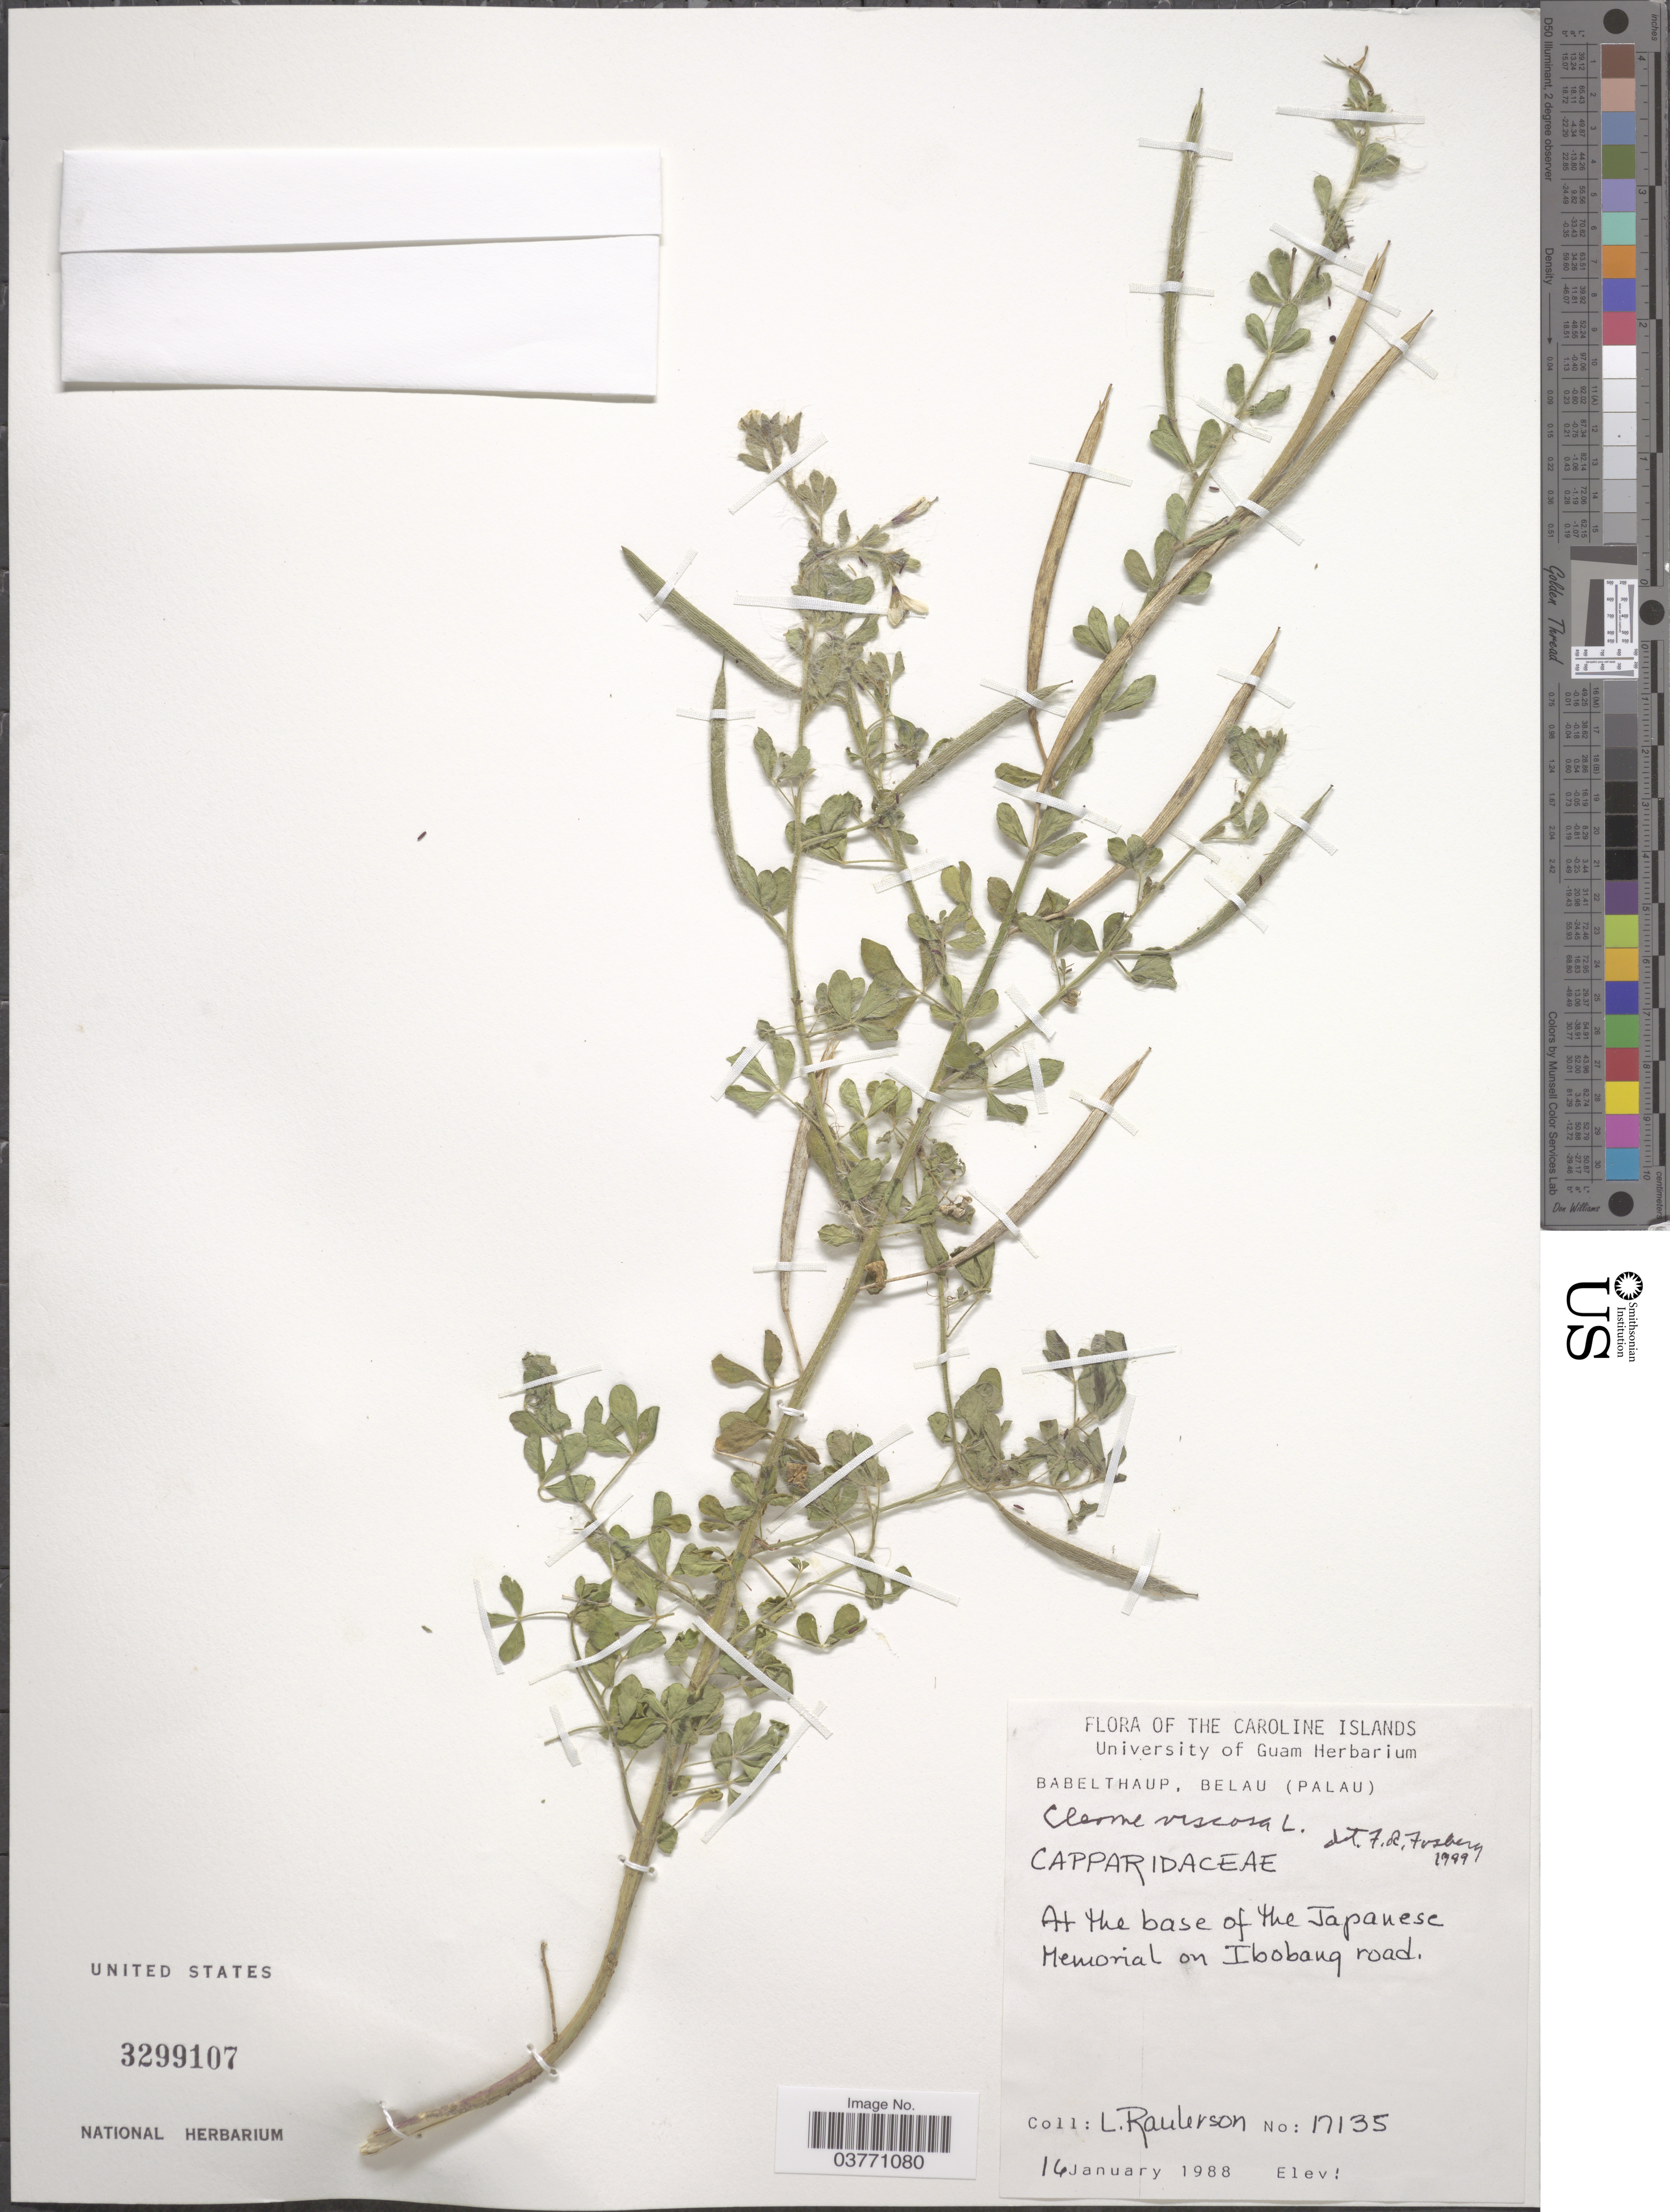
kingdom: Plantae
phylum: Tracheophyta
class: Magnoliopsida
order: Brassicales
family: Cleomaceae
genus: Arivela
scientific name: Arivela viscosa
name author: (L.) Raf.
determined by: Wagner, W. L., (BOT), Smithsonian Institution - National Museum of Natural History (UNITED STATES)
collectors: L. Raulerson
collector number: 17135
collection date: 1988-06-16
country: Palau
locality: The Caroline Islands. Babelthaup, Belau (Palau). At the base of the Japenese Memorial on Ibobang road.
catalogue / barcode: US 3299107